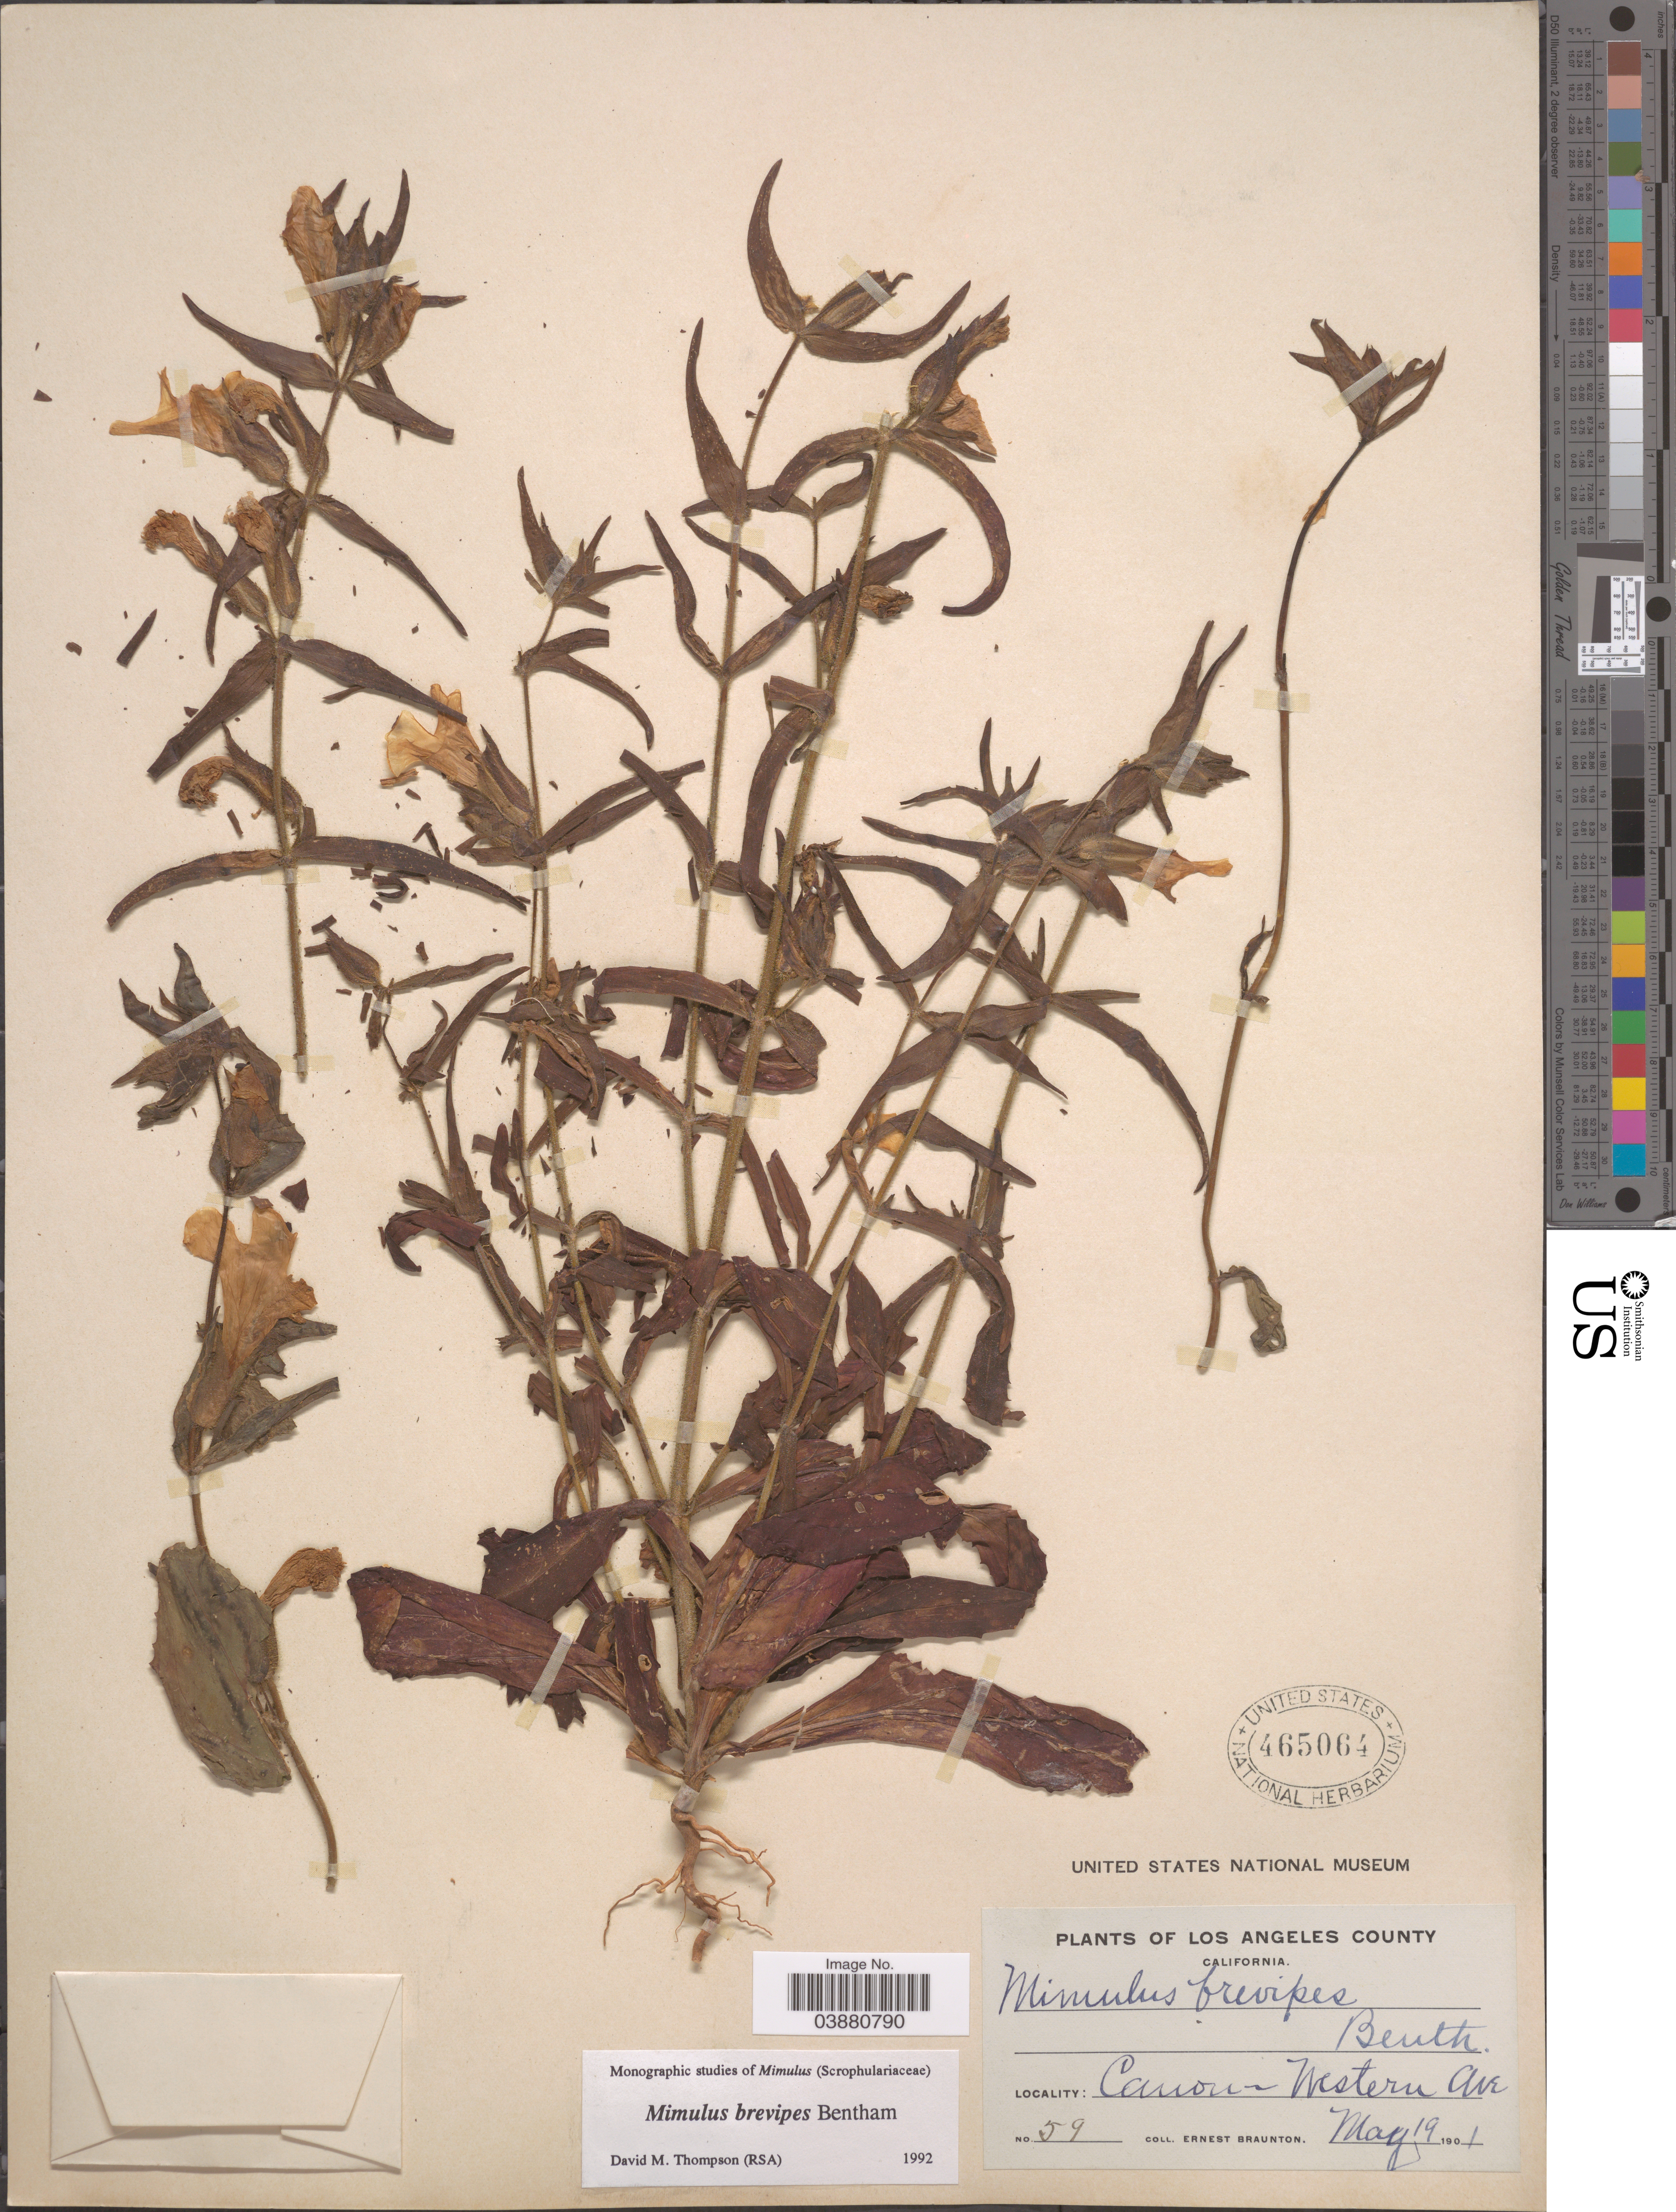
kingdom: Plantae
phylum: Tracheophyta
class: Magnoliopsida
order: Lamiales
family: Phrymaceae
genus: Mimulus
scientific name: Mimulus brevipes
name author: Benth.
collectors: E. Braunton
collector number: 59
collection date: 1901-05-19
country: United States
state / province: California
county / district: Los Angeles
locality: Los Angeles County. Canon-Western Ave.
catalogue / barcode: US 465064